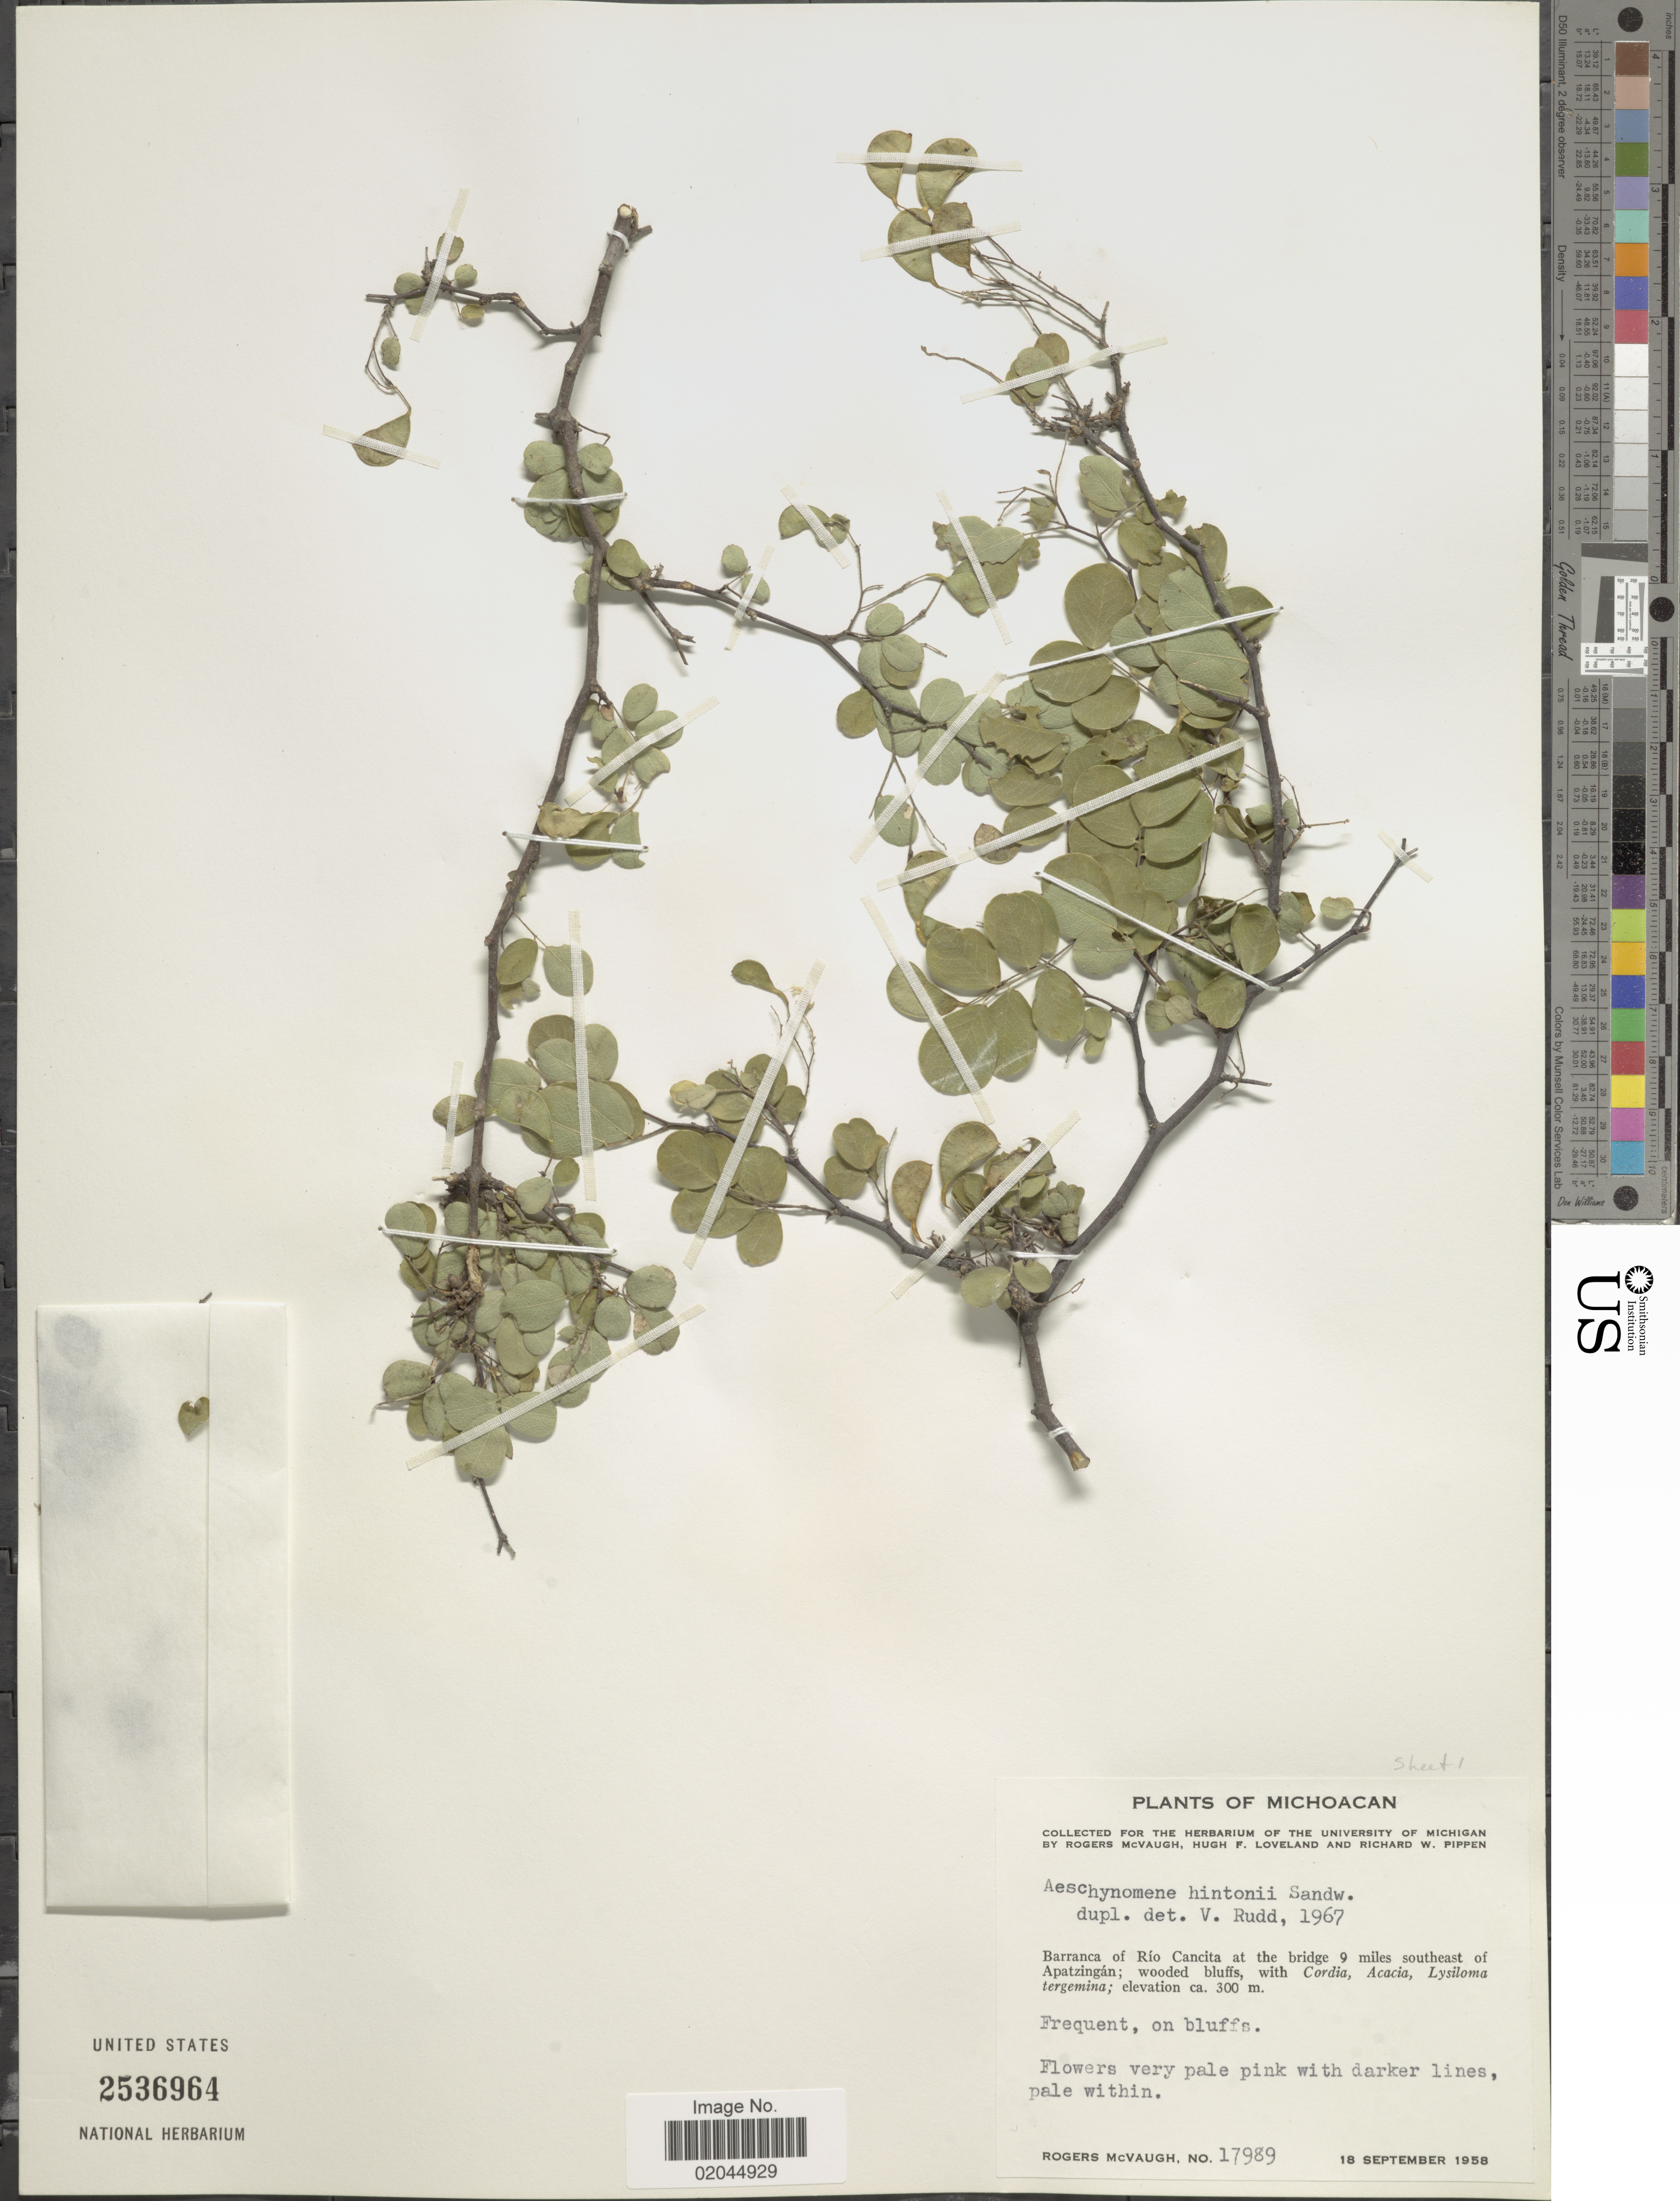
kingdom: Plantae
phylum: Tracheophyta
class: Magnoliopsida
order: Fabales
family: Fabaceae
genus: Aeschynomene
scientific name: Aeschynomene hintoni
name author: Sandwith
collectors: R. McVaugh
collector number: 17989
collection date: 1958-09-18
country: Mexico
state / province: Michoacán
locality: Barranca of Rio Cancito at the bridge 9 miles southeast of Apatzingan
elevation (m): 300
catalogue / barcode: US 2536964